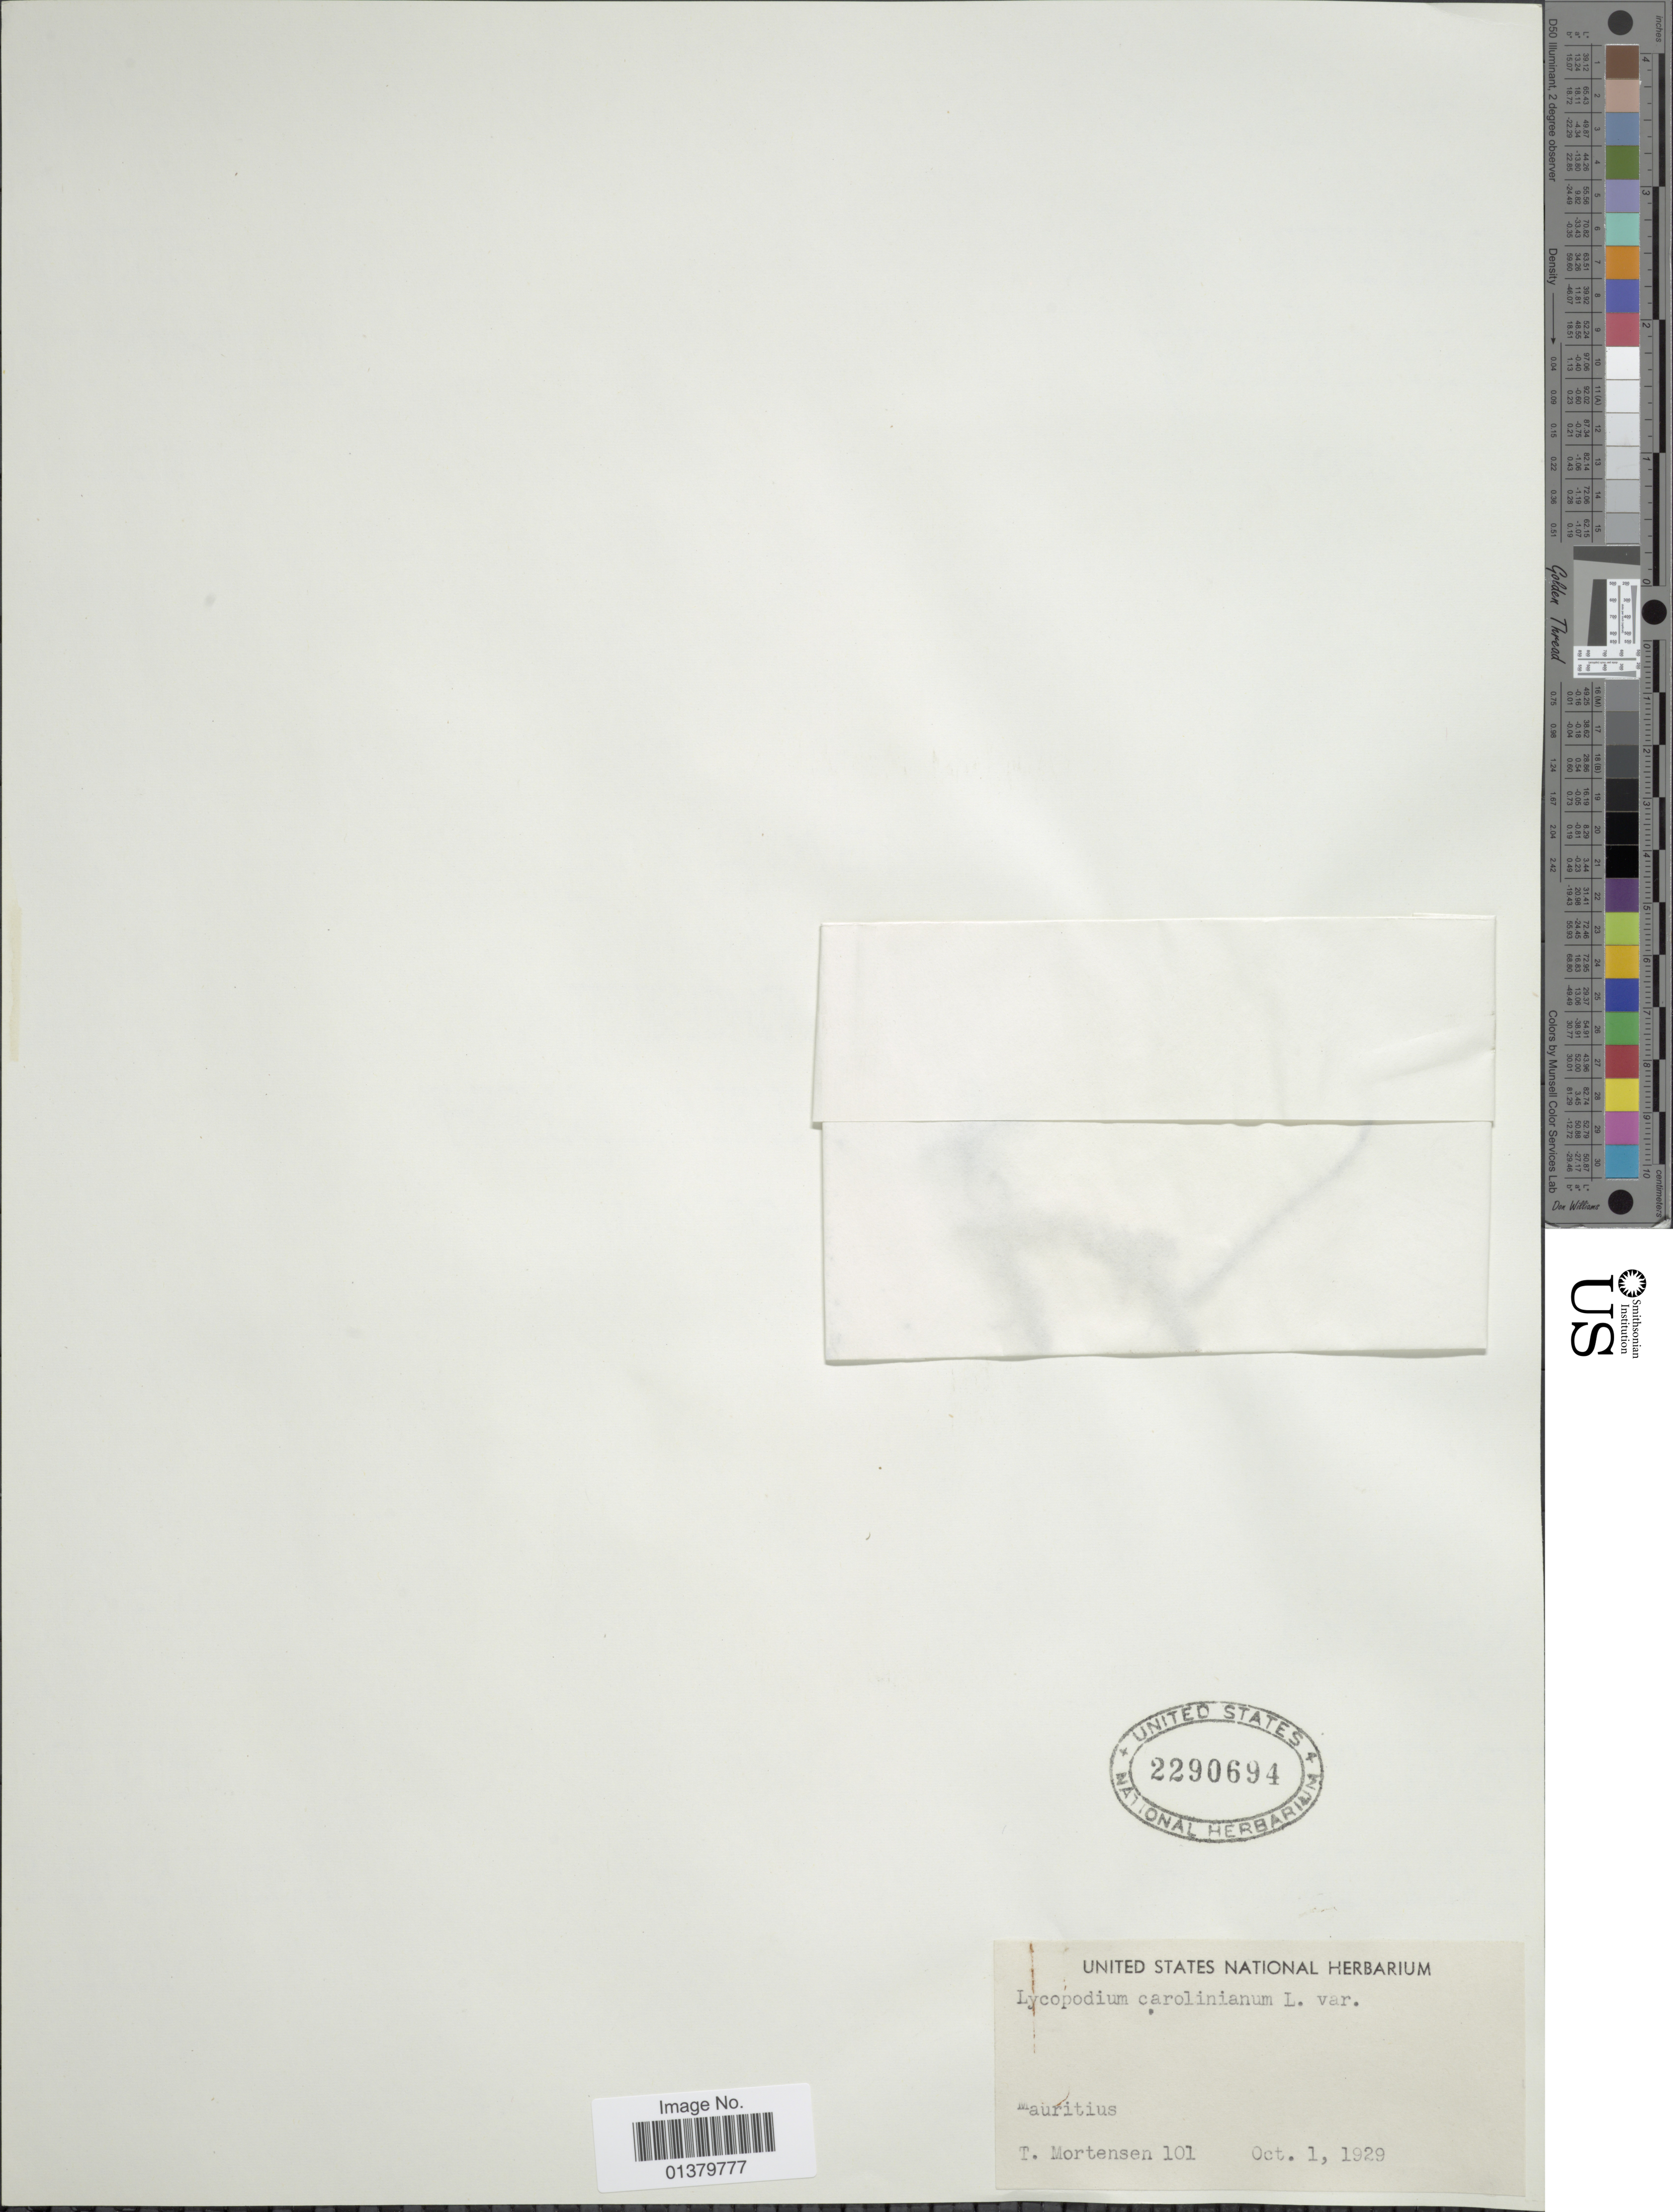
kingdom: Plantae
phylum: Tracheophyta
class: Lycopodiopsida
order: Lycopodiales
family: Lycopodiaceae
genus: Pseudolycopodiella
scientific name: Pseudolycopodiella caroliniana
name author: (L.) Holub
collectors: T. Mortensen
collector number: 101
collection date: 1929-10-01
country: Mauritius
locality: Mauritius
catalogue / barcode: US 2290694